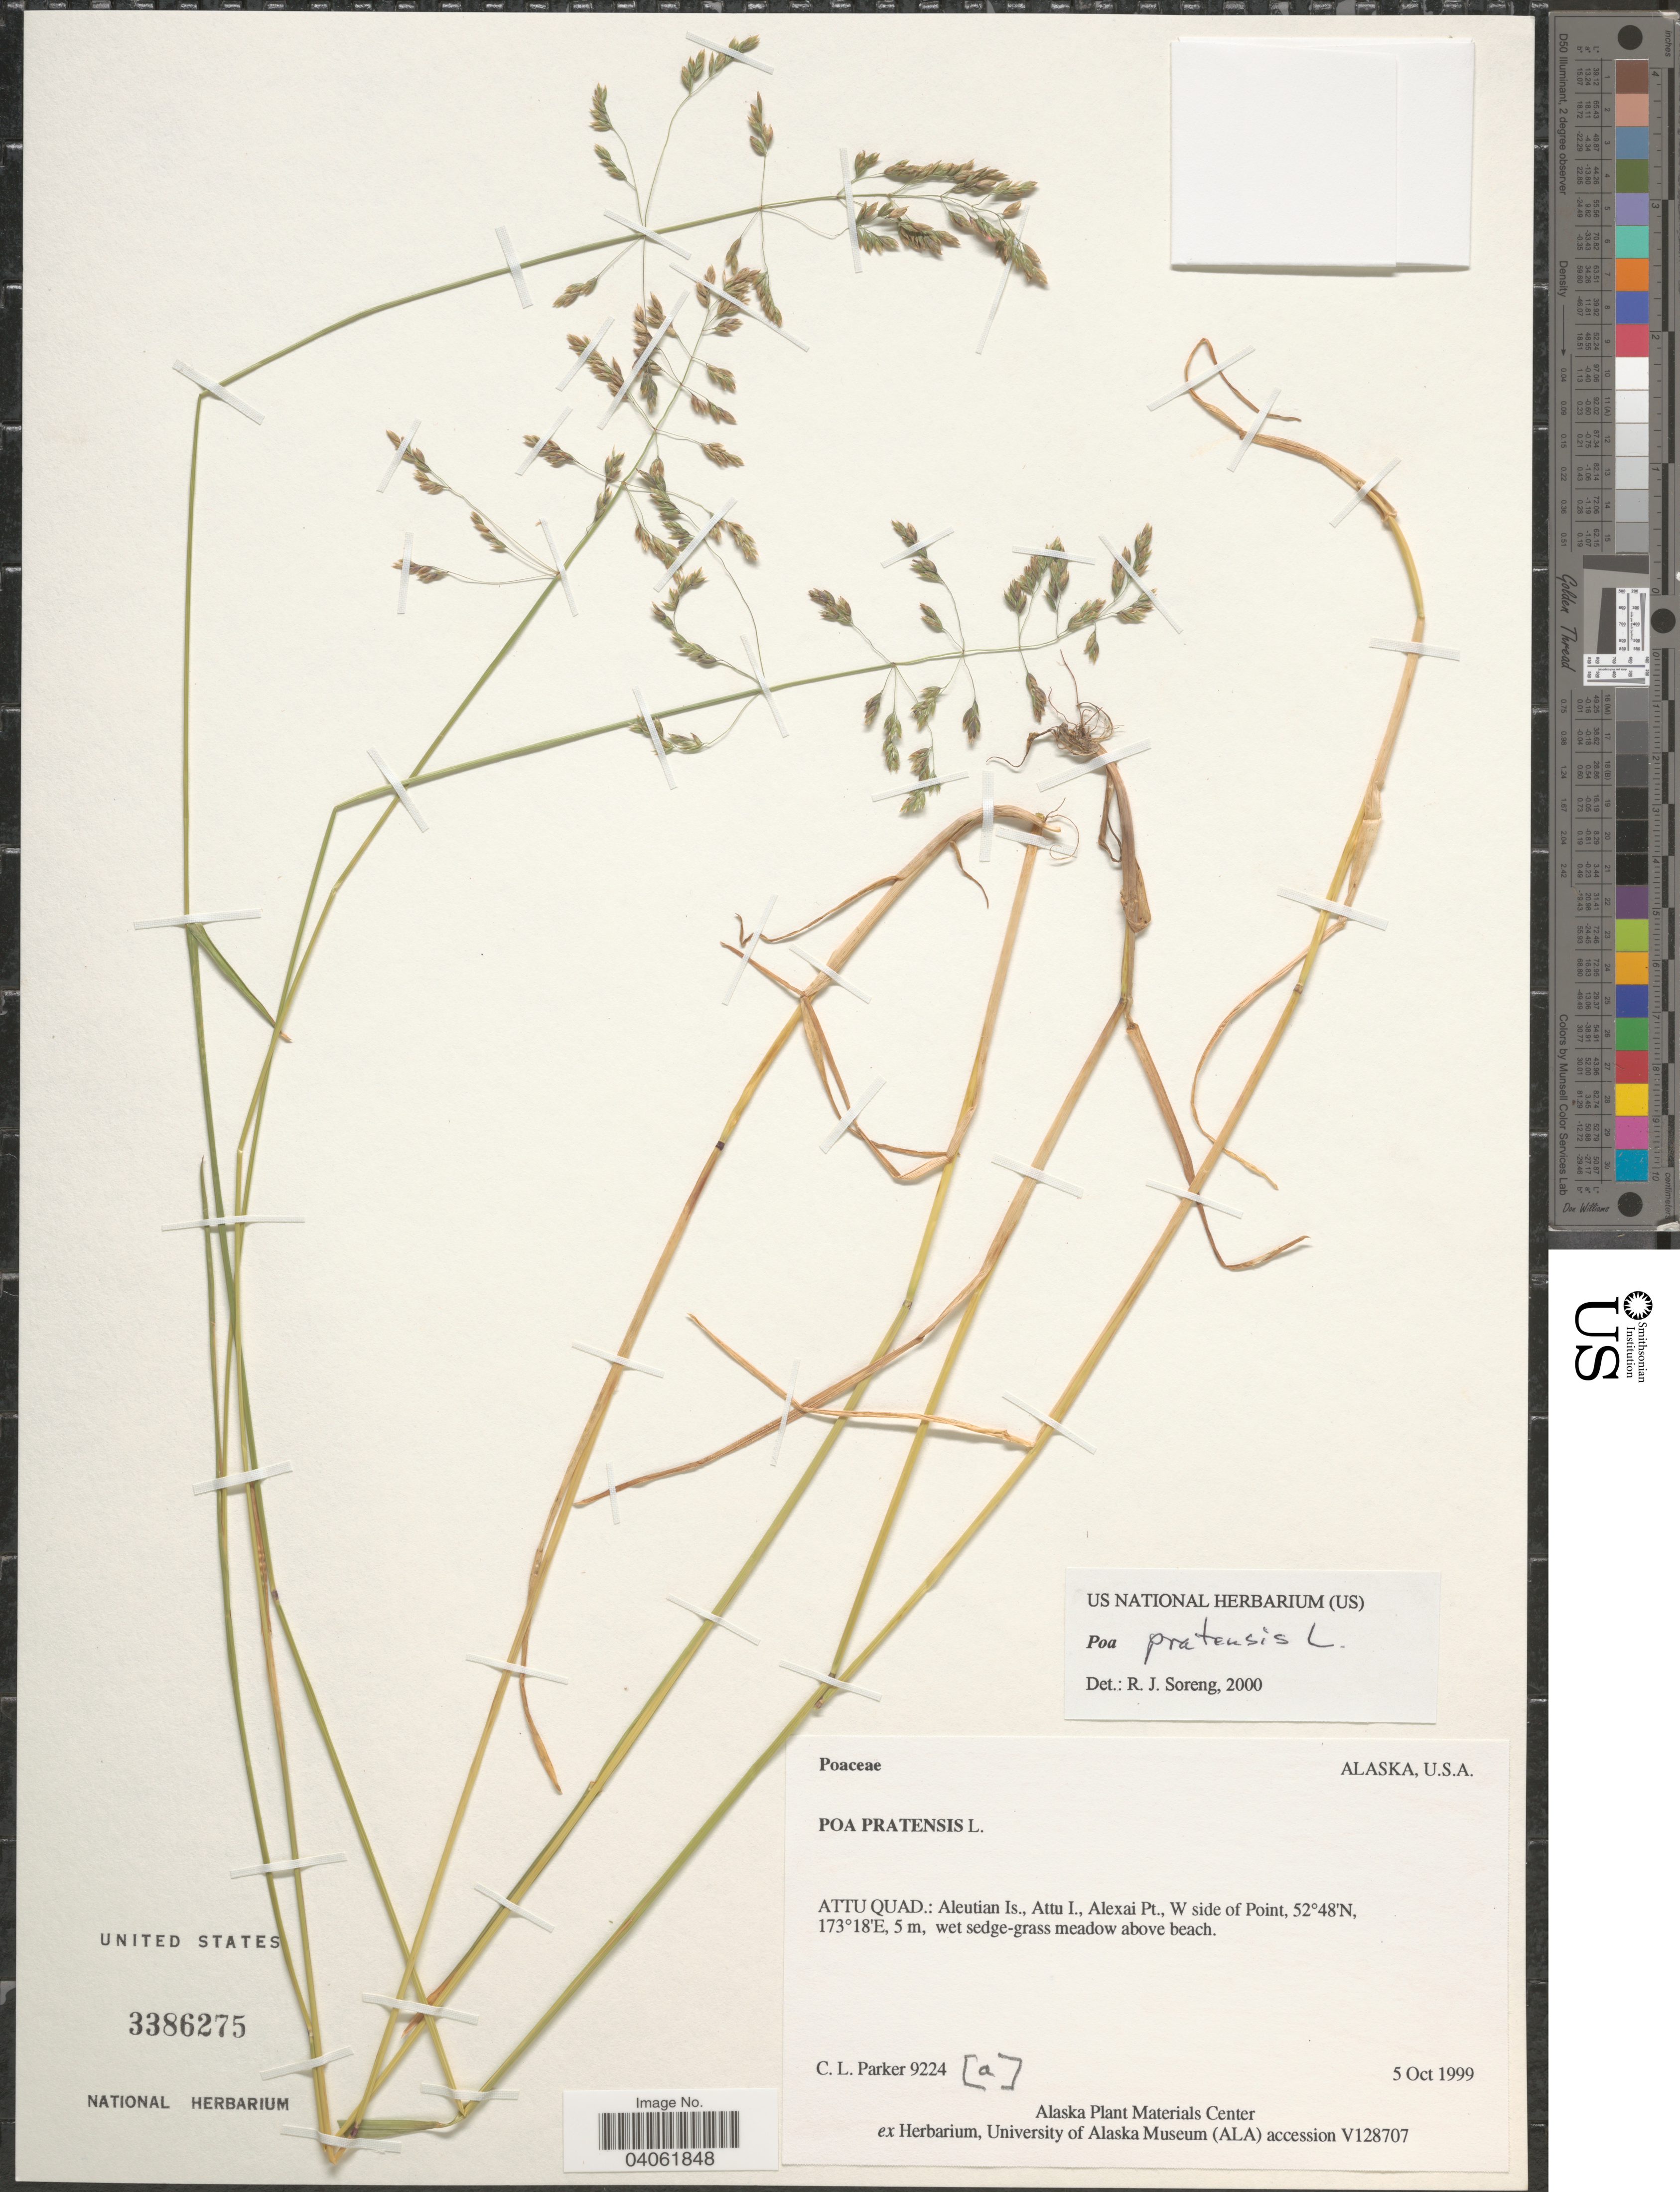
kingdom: Plantae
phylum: Tracheophyta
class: Liliopsida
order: Poales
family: Poaceae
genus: Poa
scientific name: Poa pratensis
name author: L.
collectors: C. L. Parker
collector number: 9224 a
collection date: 1999-10-05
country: United States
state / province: Alaska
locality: Attu Quad.: Aleutian Is., Attu I., Alexai Pt., W side of Point.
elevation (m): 5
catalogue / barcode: US 3386275